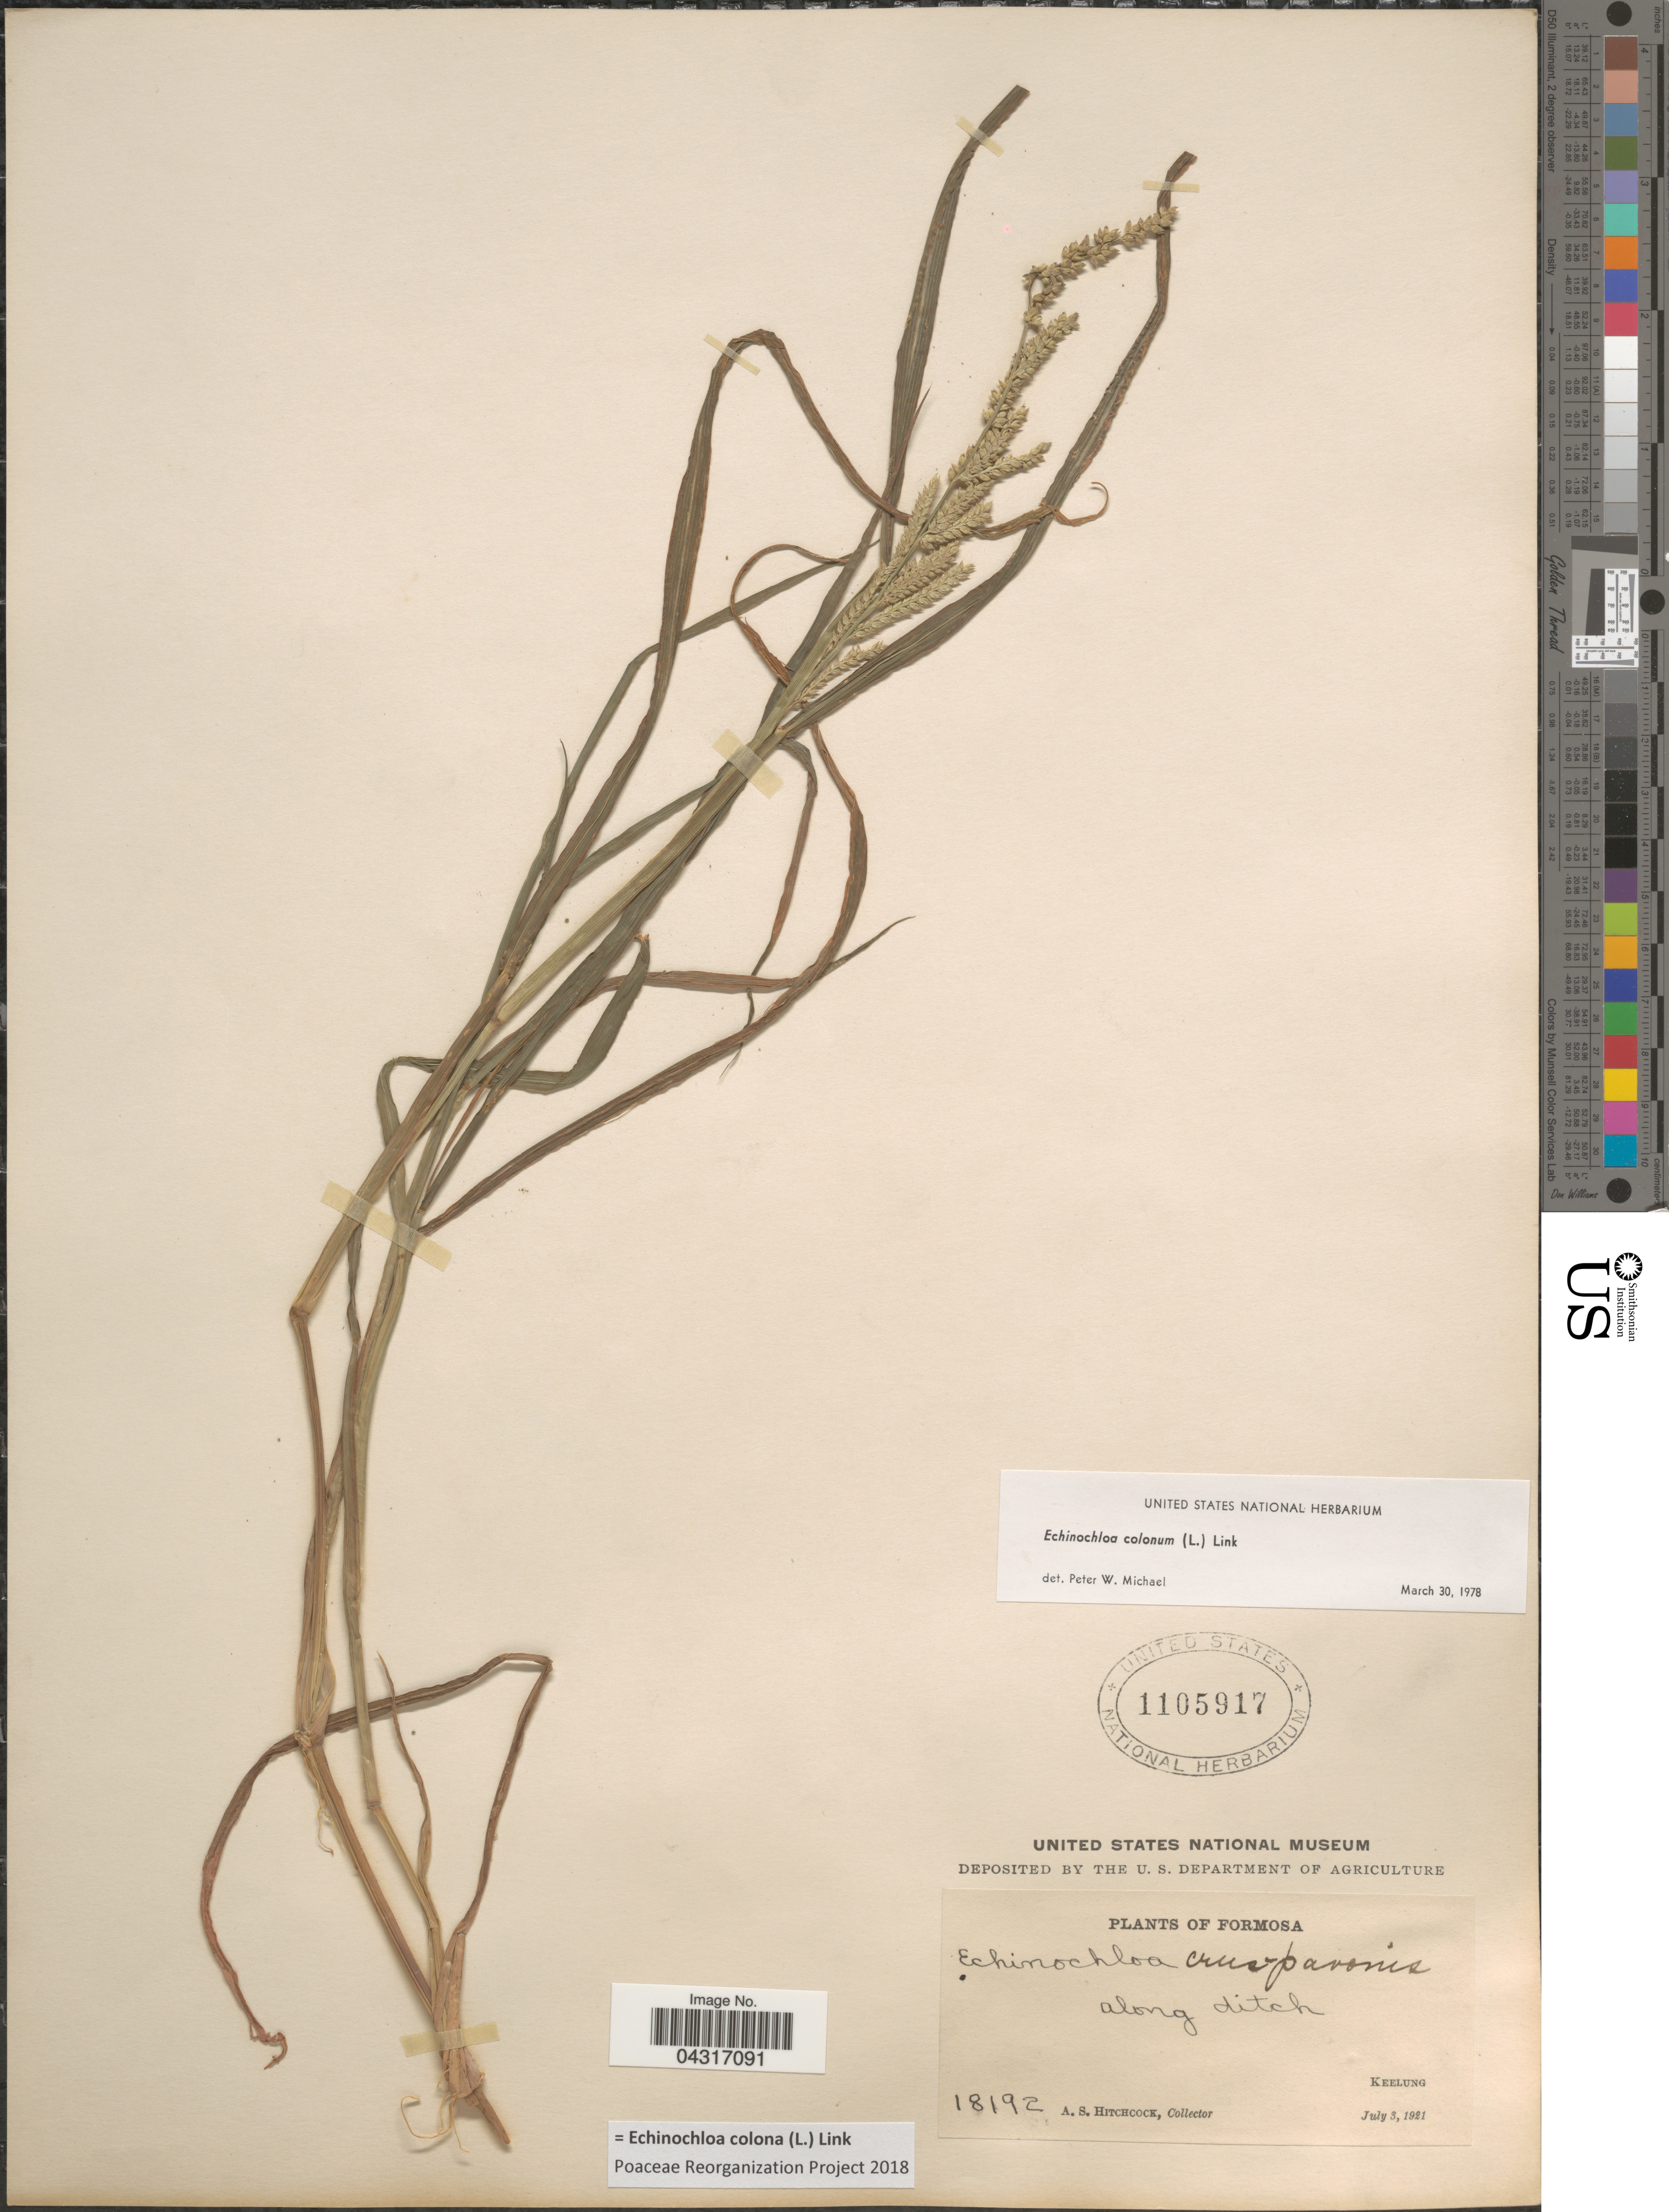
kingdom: Plantae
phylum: Tracheophyta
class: Liliopsida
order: Poales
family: Poaceae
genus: Echinochloa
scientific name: Echinochloa colona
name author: (L.) Link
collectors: A. S. Hitchcock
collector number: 18192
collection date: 1921-07-03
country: Taiwan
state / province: Keelung City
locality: Formosa. Along ditch. Keelung.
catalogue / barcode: US 1105917